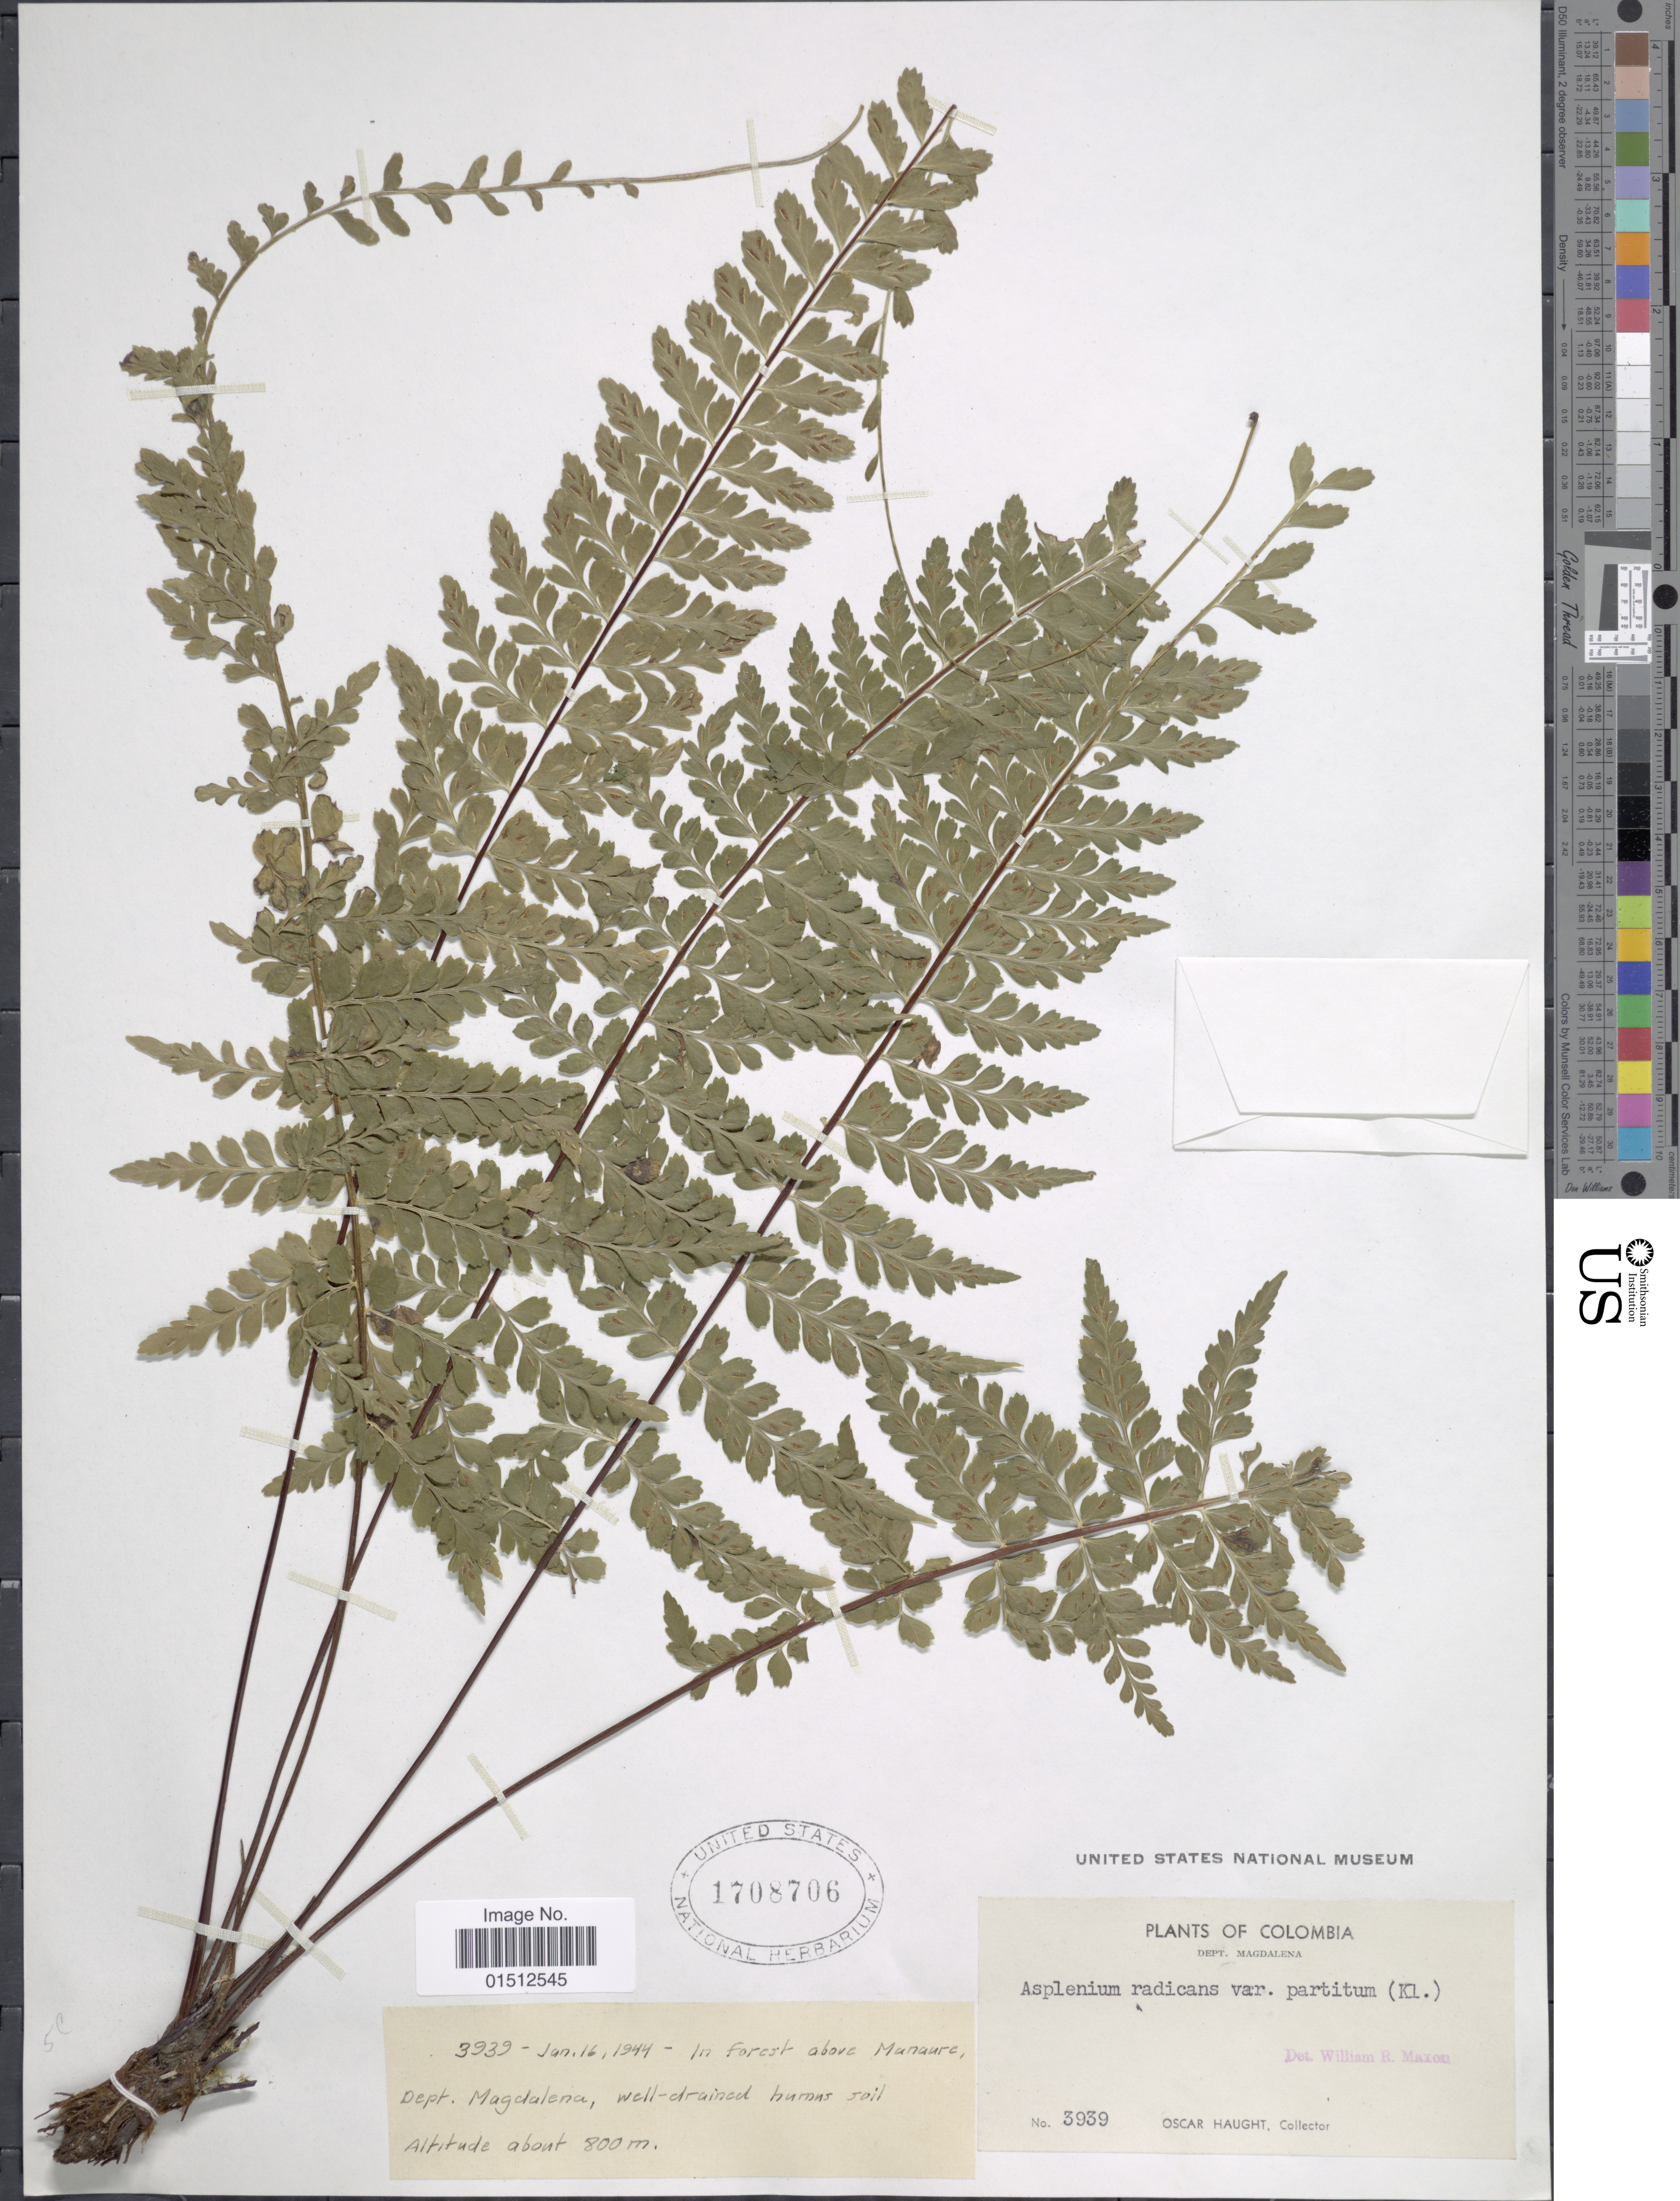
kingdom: Plantae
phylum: Tracheophyta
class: Polypodiopsida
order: Polypodiales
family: Aspleniaceae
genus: Asplenium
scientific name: Asplenium radicans var. partitum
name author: (Klotzsch) Hieron.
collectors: O. L. Haught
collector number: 3939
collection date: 1944-01-16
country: Colombia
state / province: Magdalena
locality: In Forest above Manaure, Dept. Magdalena,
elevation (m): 800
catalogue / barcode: US 1708706